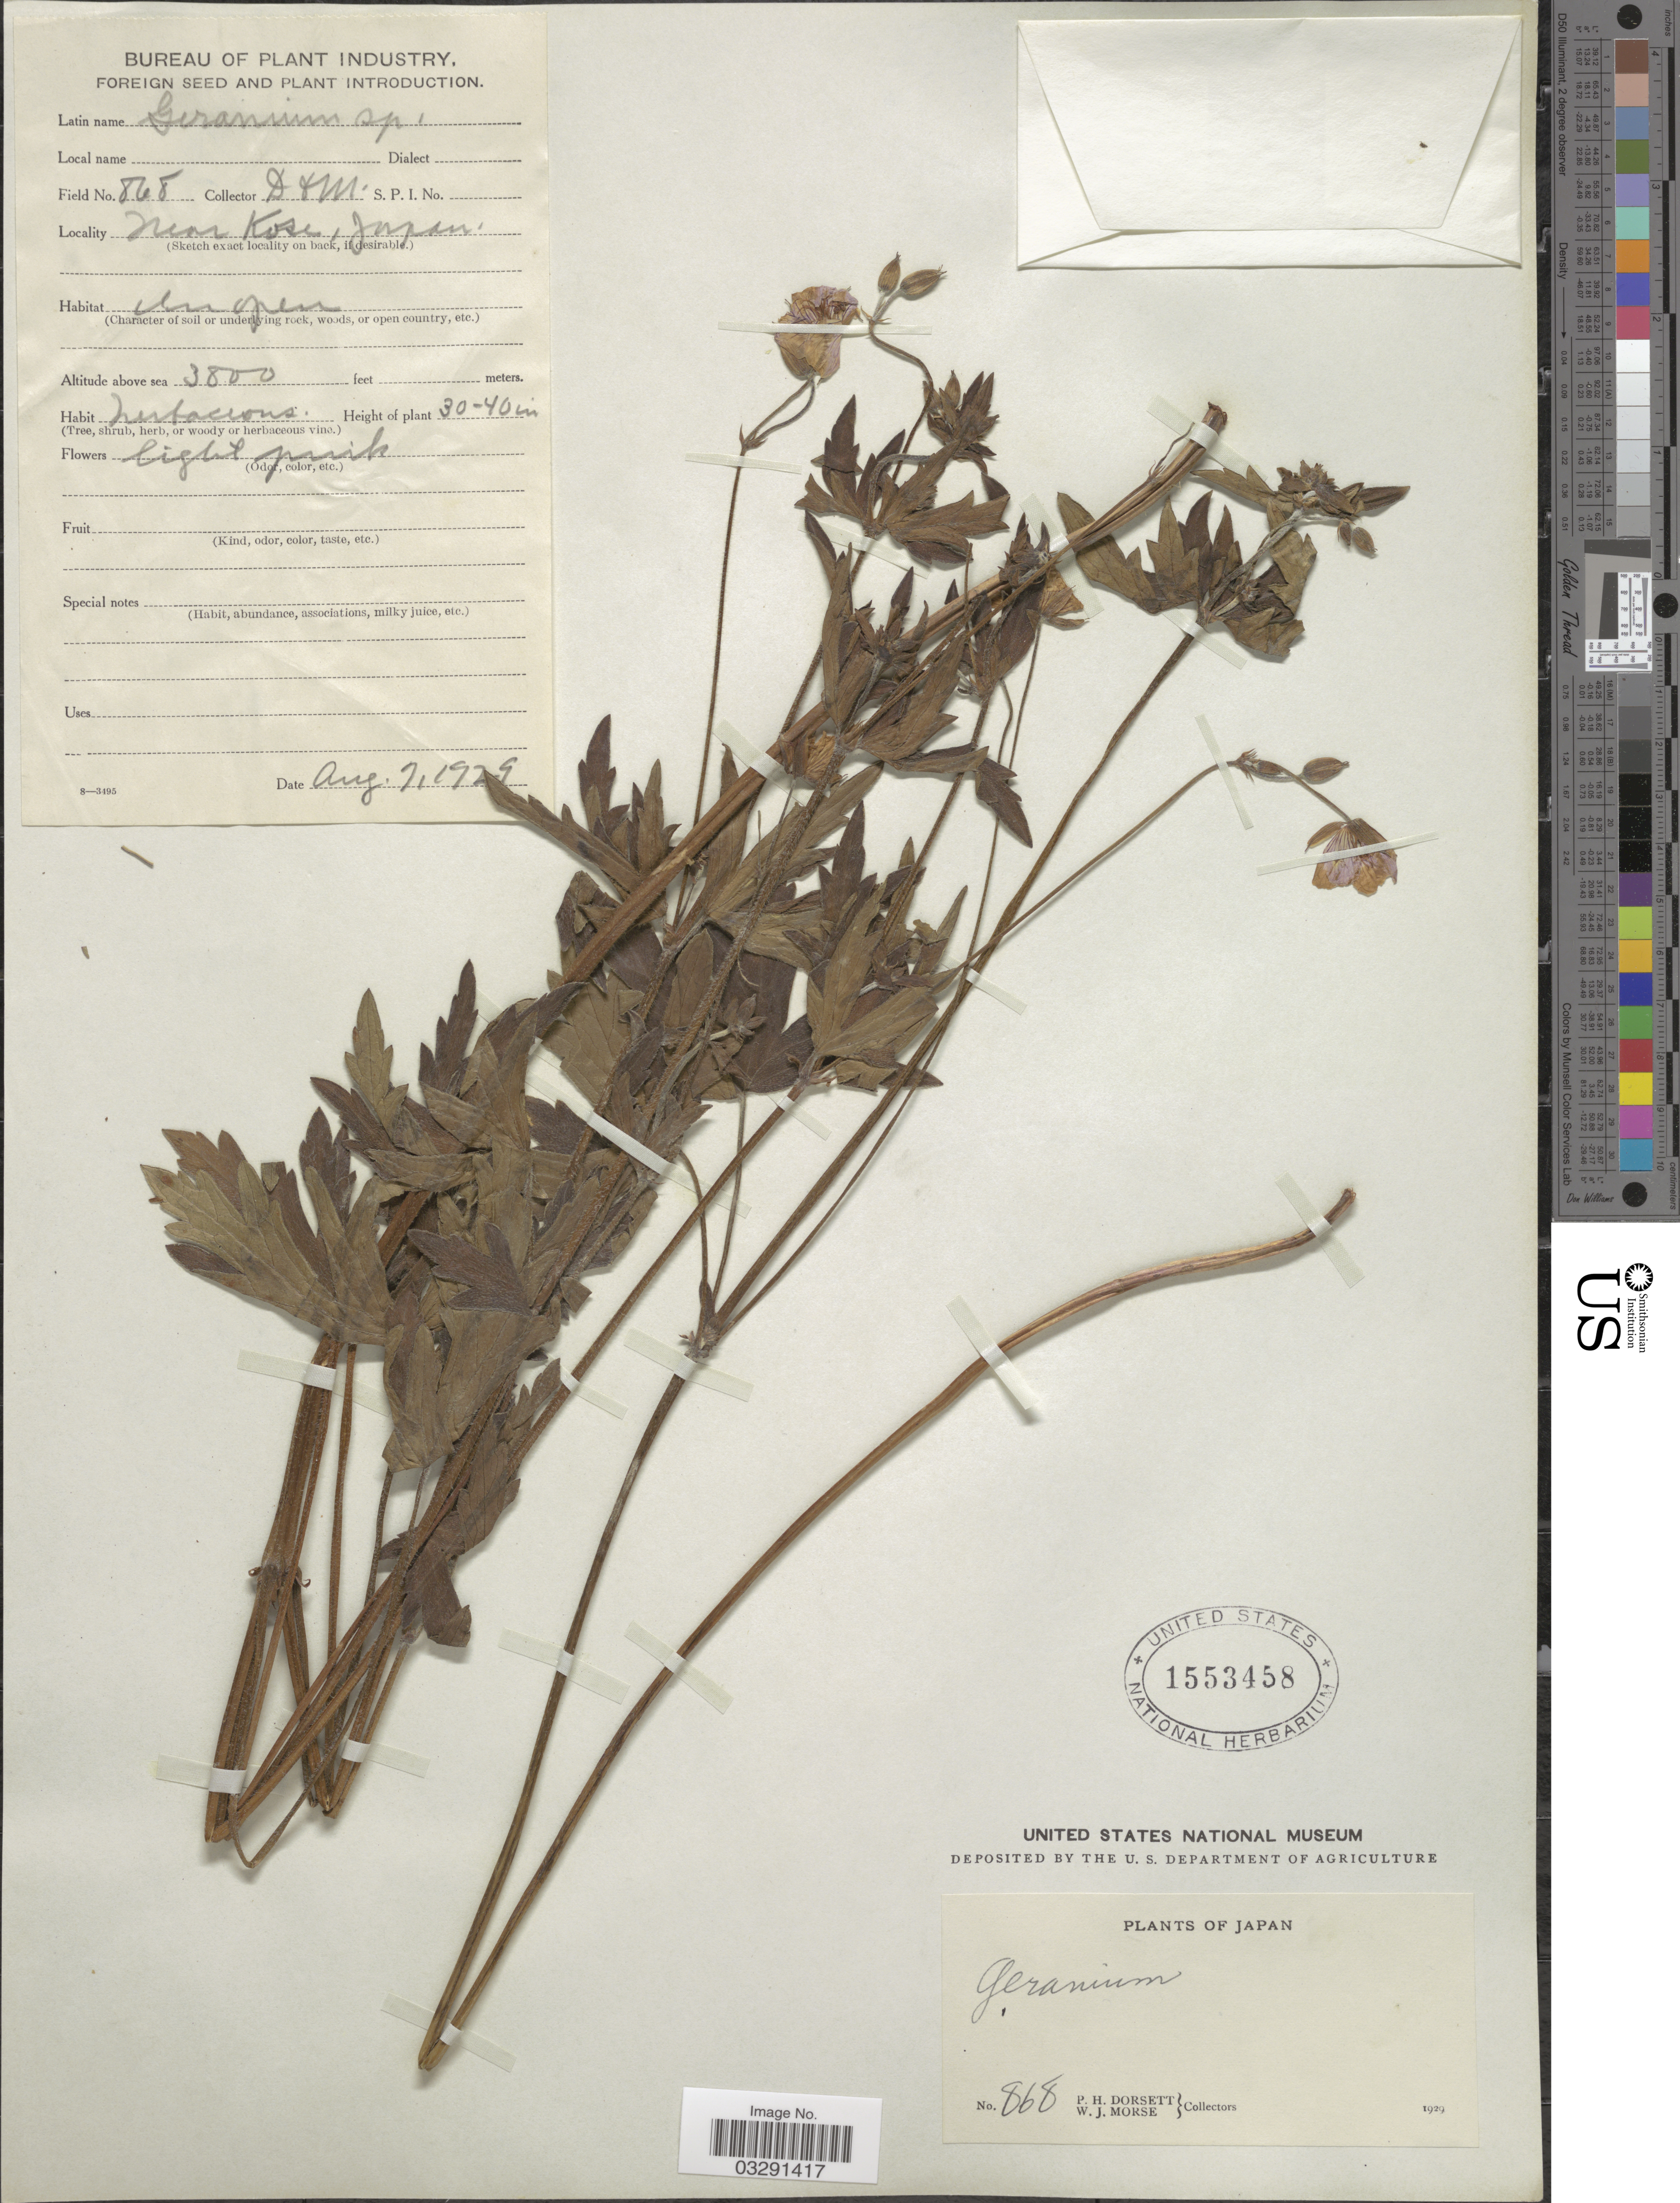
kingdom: Plantae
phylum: Tracheophyta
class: Magnoliopsida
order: Geraniales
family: Geraniaceae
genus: Geranium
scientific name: Geranium krameri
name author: Franch. & Sav.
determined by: Aedo, C.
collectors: P. H. Dorsett & W. J. Morse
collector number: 868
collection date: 1929-08-07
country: Japan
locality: Near Kose.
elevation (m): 1158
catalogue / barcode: US 1553458